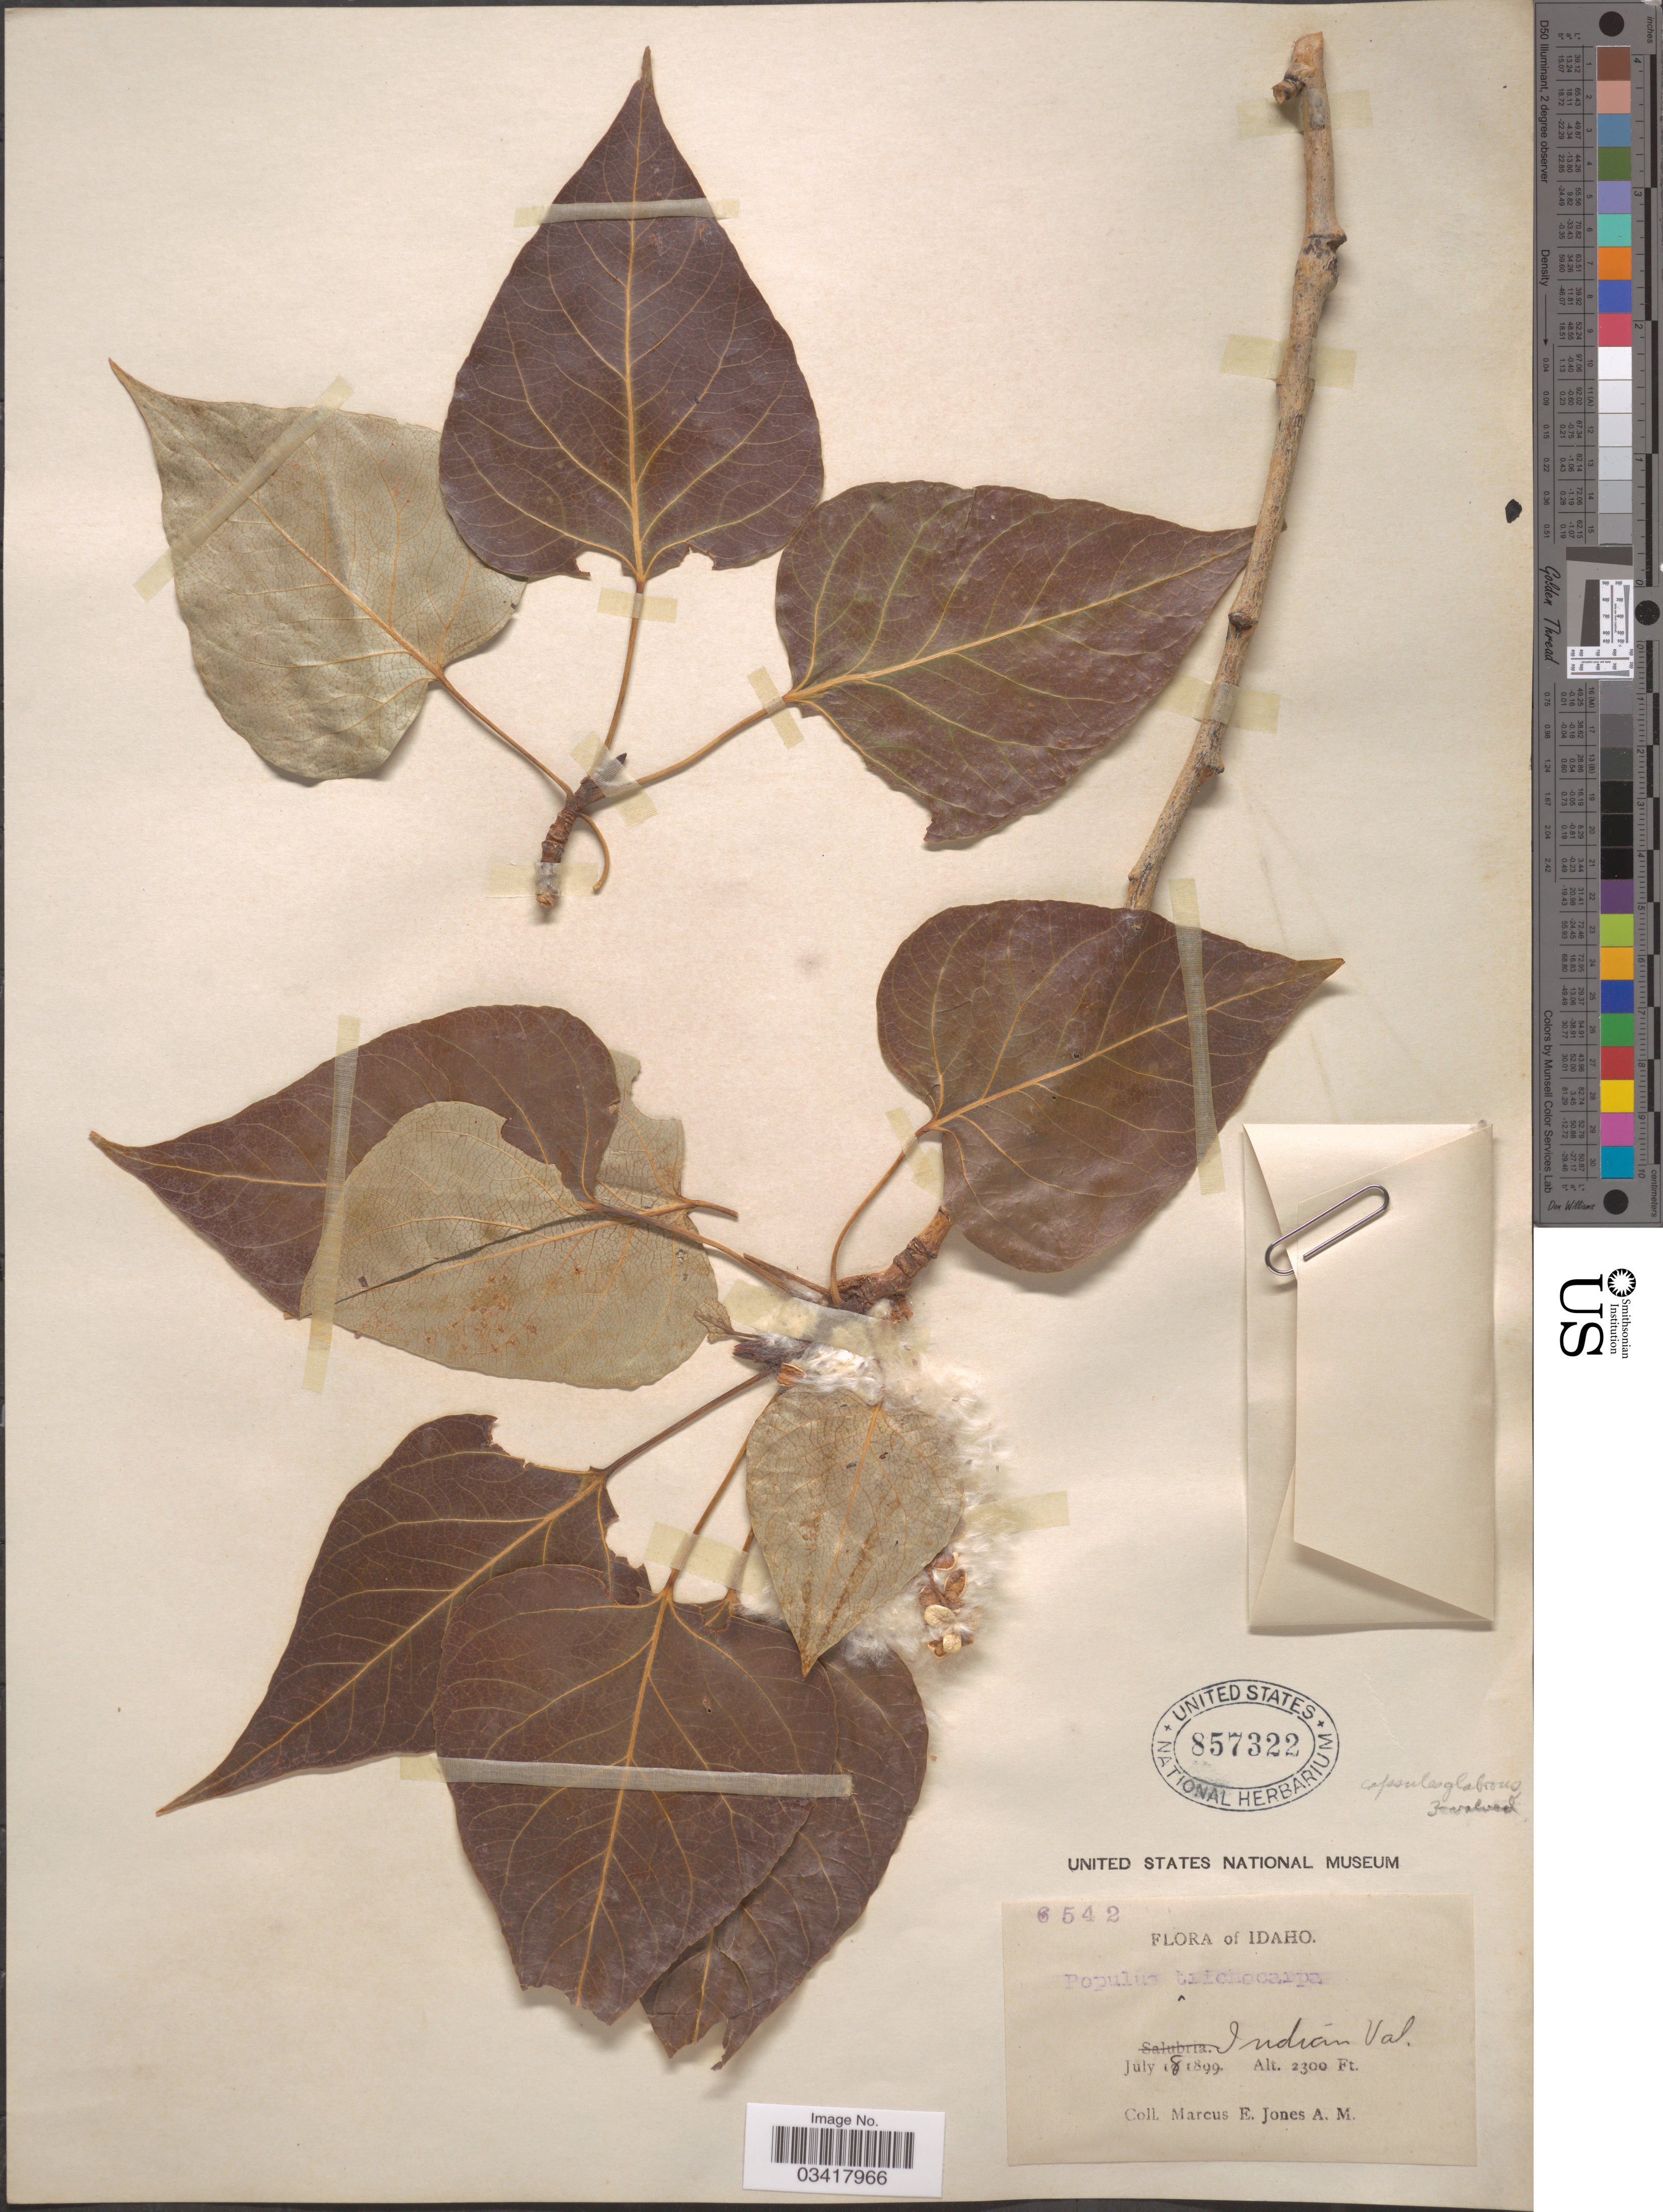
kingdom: Plantae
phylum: Tracheophyta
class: Magnoliopsida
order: Malpighiales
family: Salicaceae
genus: Populus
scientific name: Populus trichocarpa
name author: Torr. & A. Gray ex W. Hook.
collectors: M. E. Jones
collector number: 6542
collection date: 1899-07-18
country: United States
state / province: Idaho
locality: Indian Val.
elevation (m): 701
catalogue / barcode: US 857322